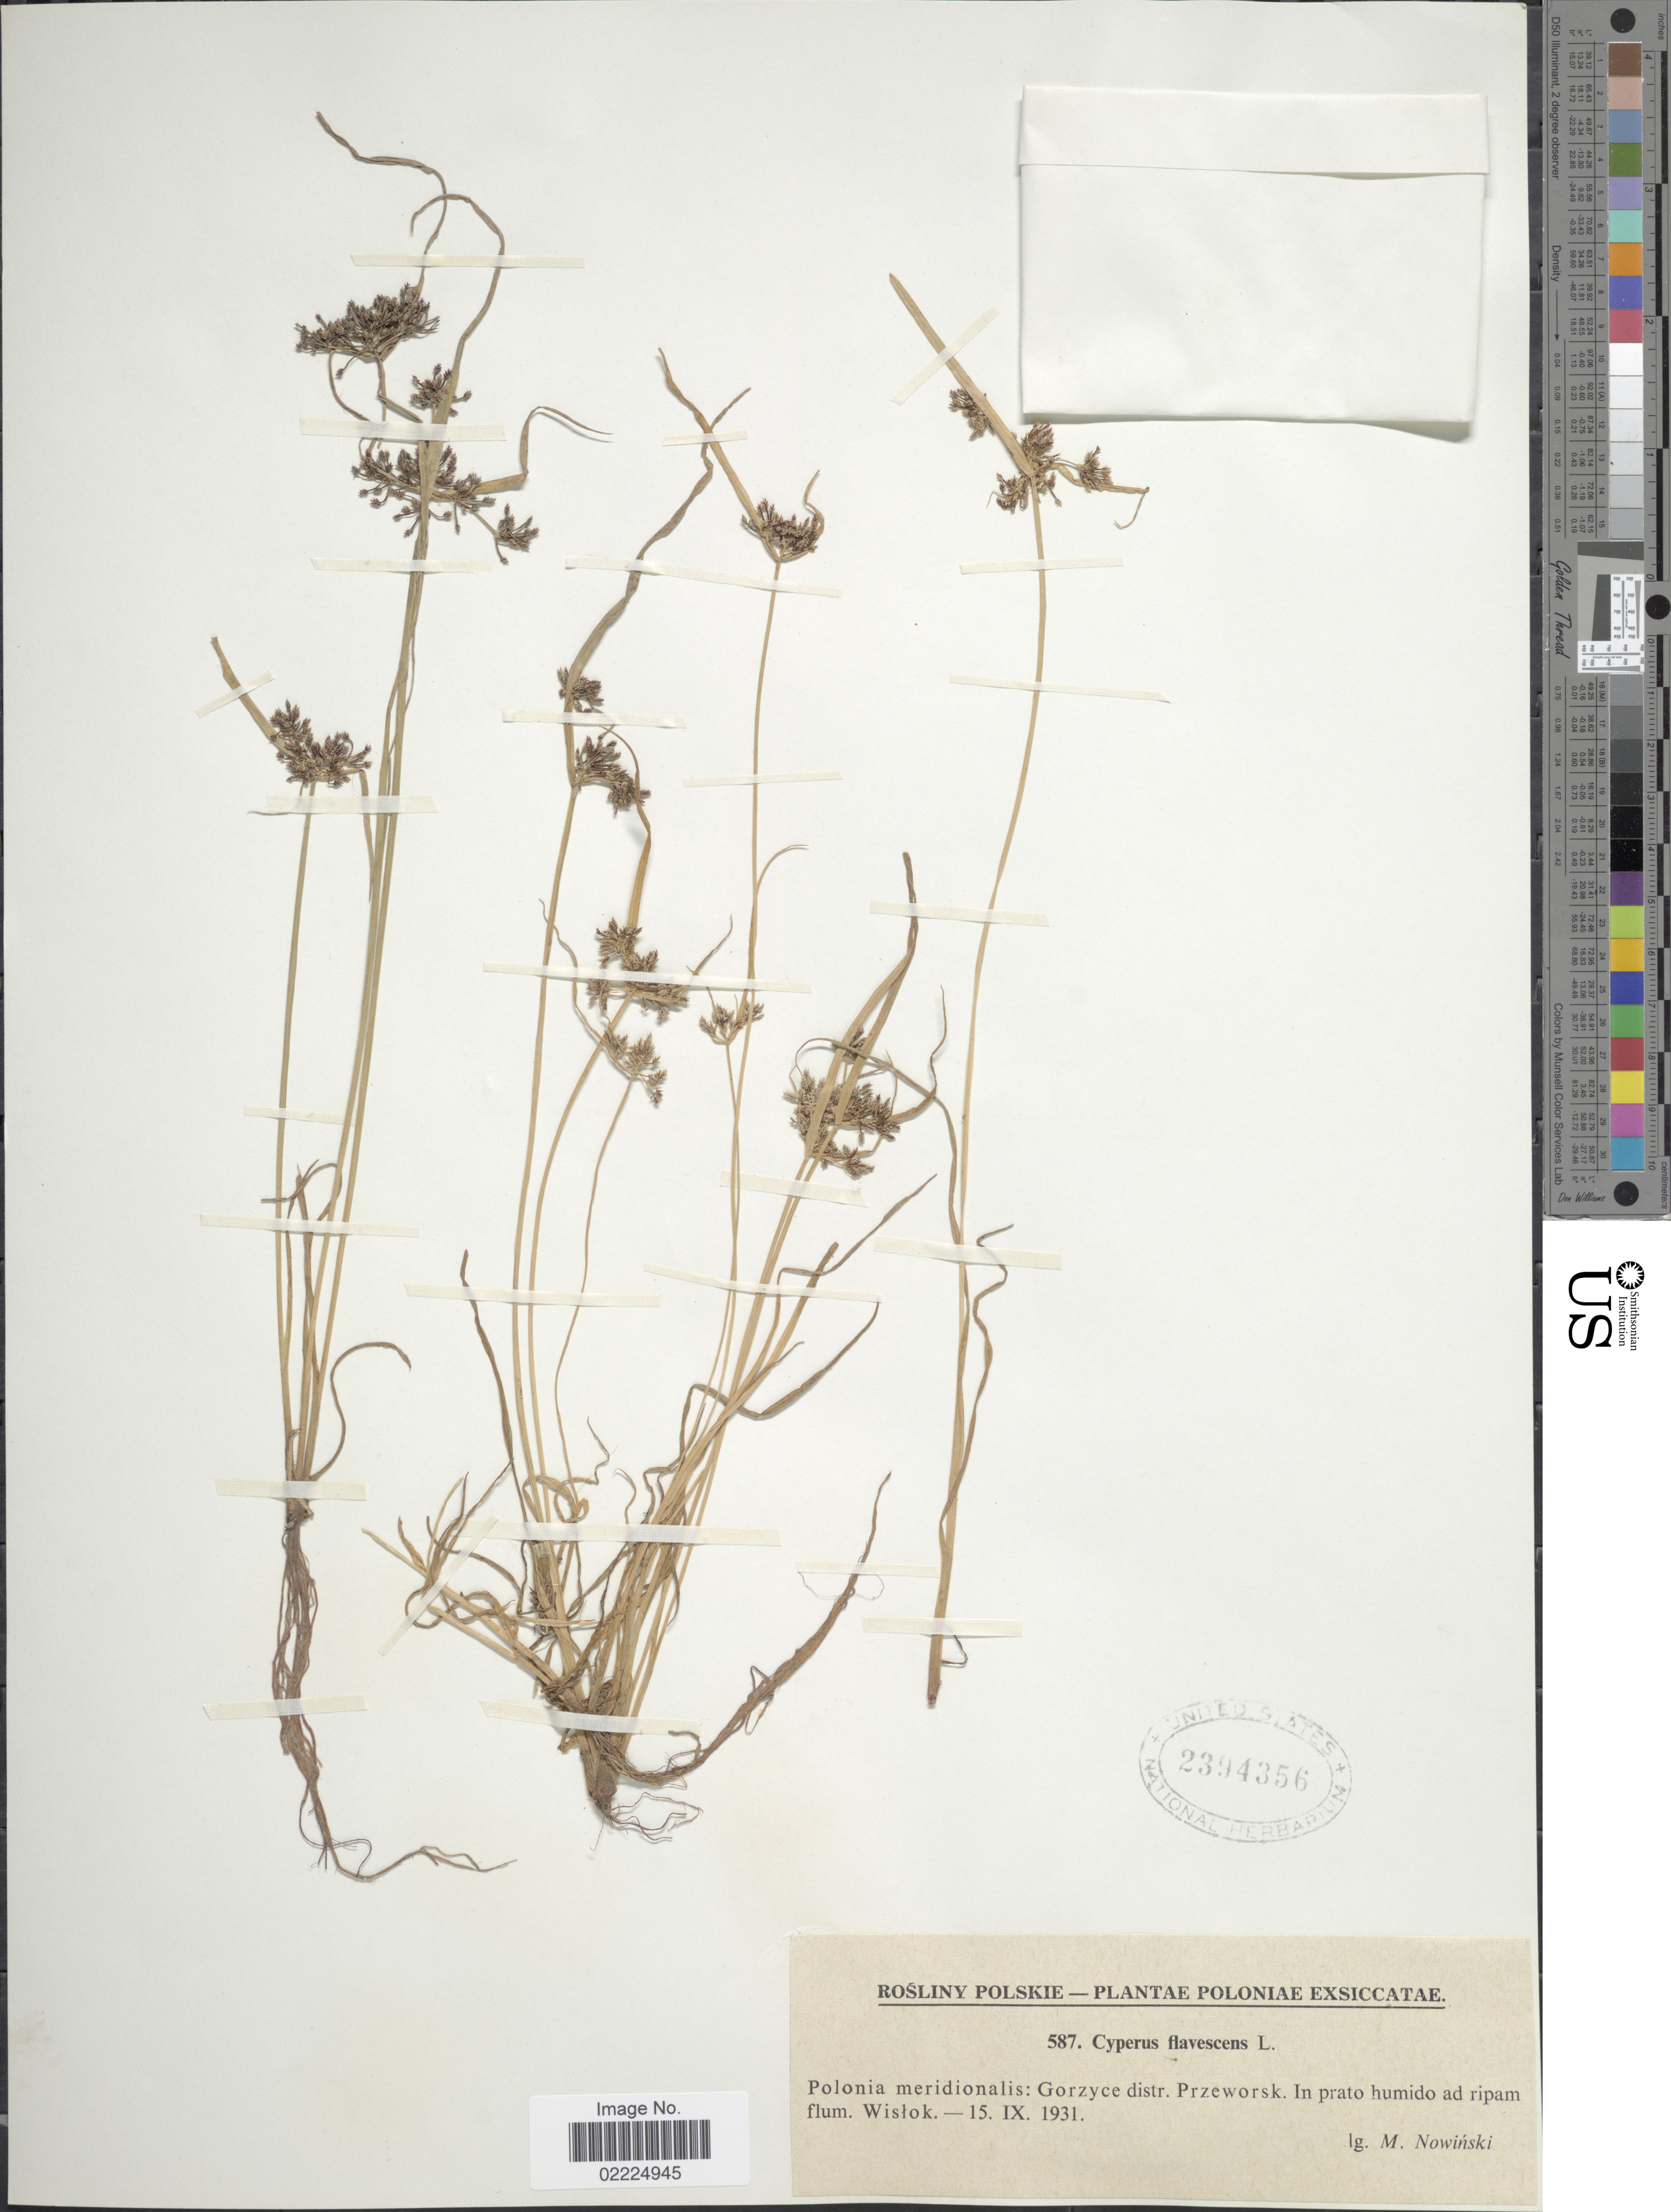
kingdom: Plantae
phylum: Tracheophyta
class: Liliopsida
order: Poales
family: Cyperaceae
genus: Cyperus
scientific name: Cyperus flavescens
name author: L.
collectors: M. Nowinski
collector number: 587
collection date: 1931-09-15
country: Poland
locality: Polonia meridionalis: Gorzyce distr. Przeworsk. In prato humido ad ripam flum Wislok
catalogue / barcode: US 2394356